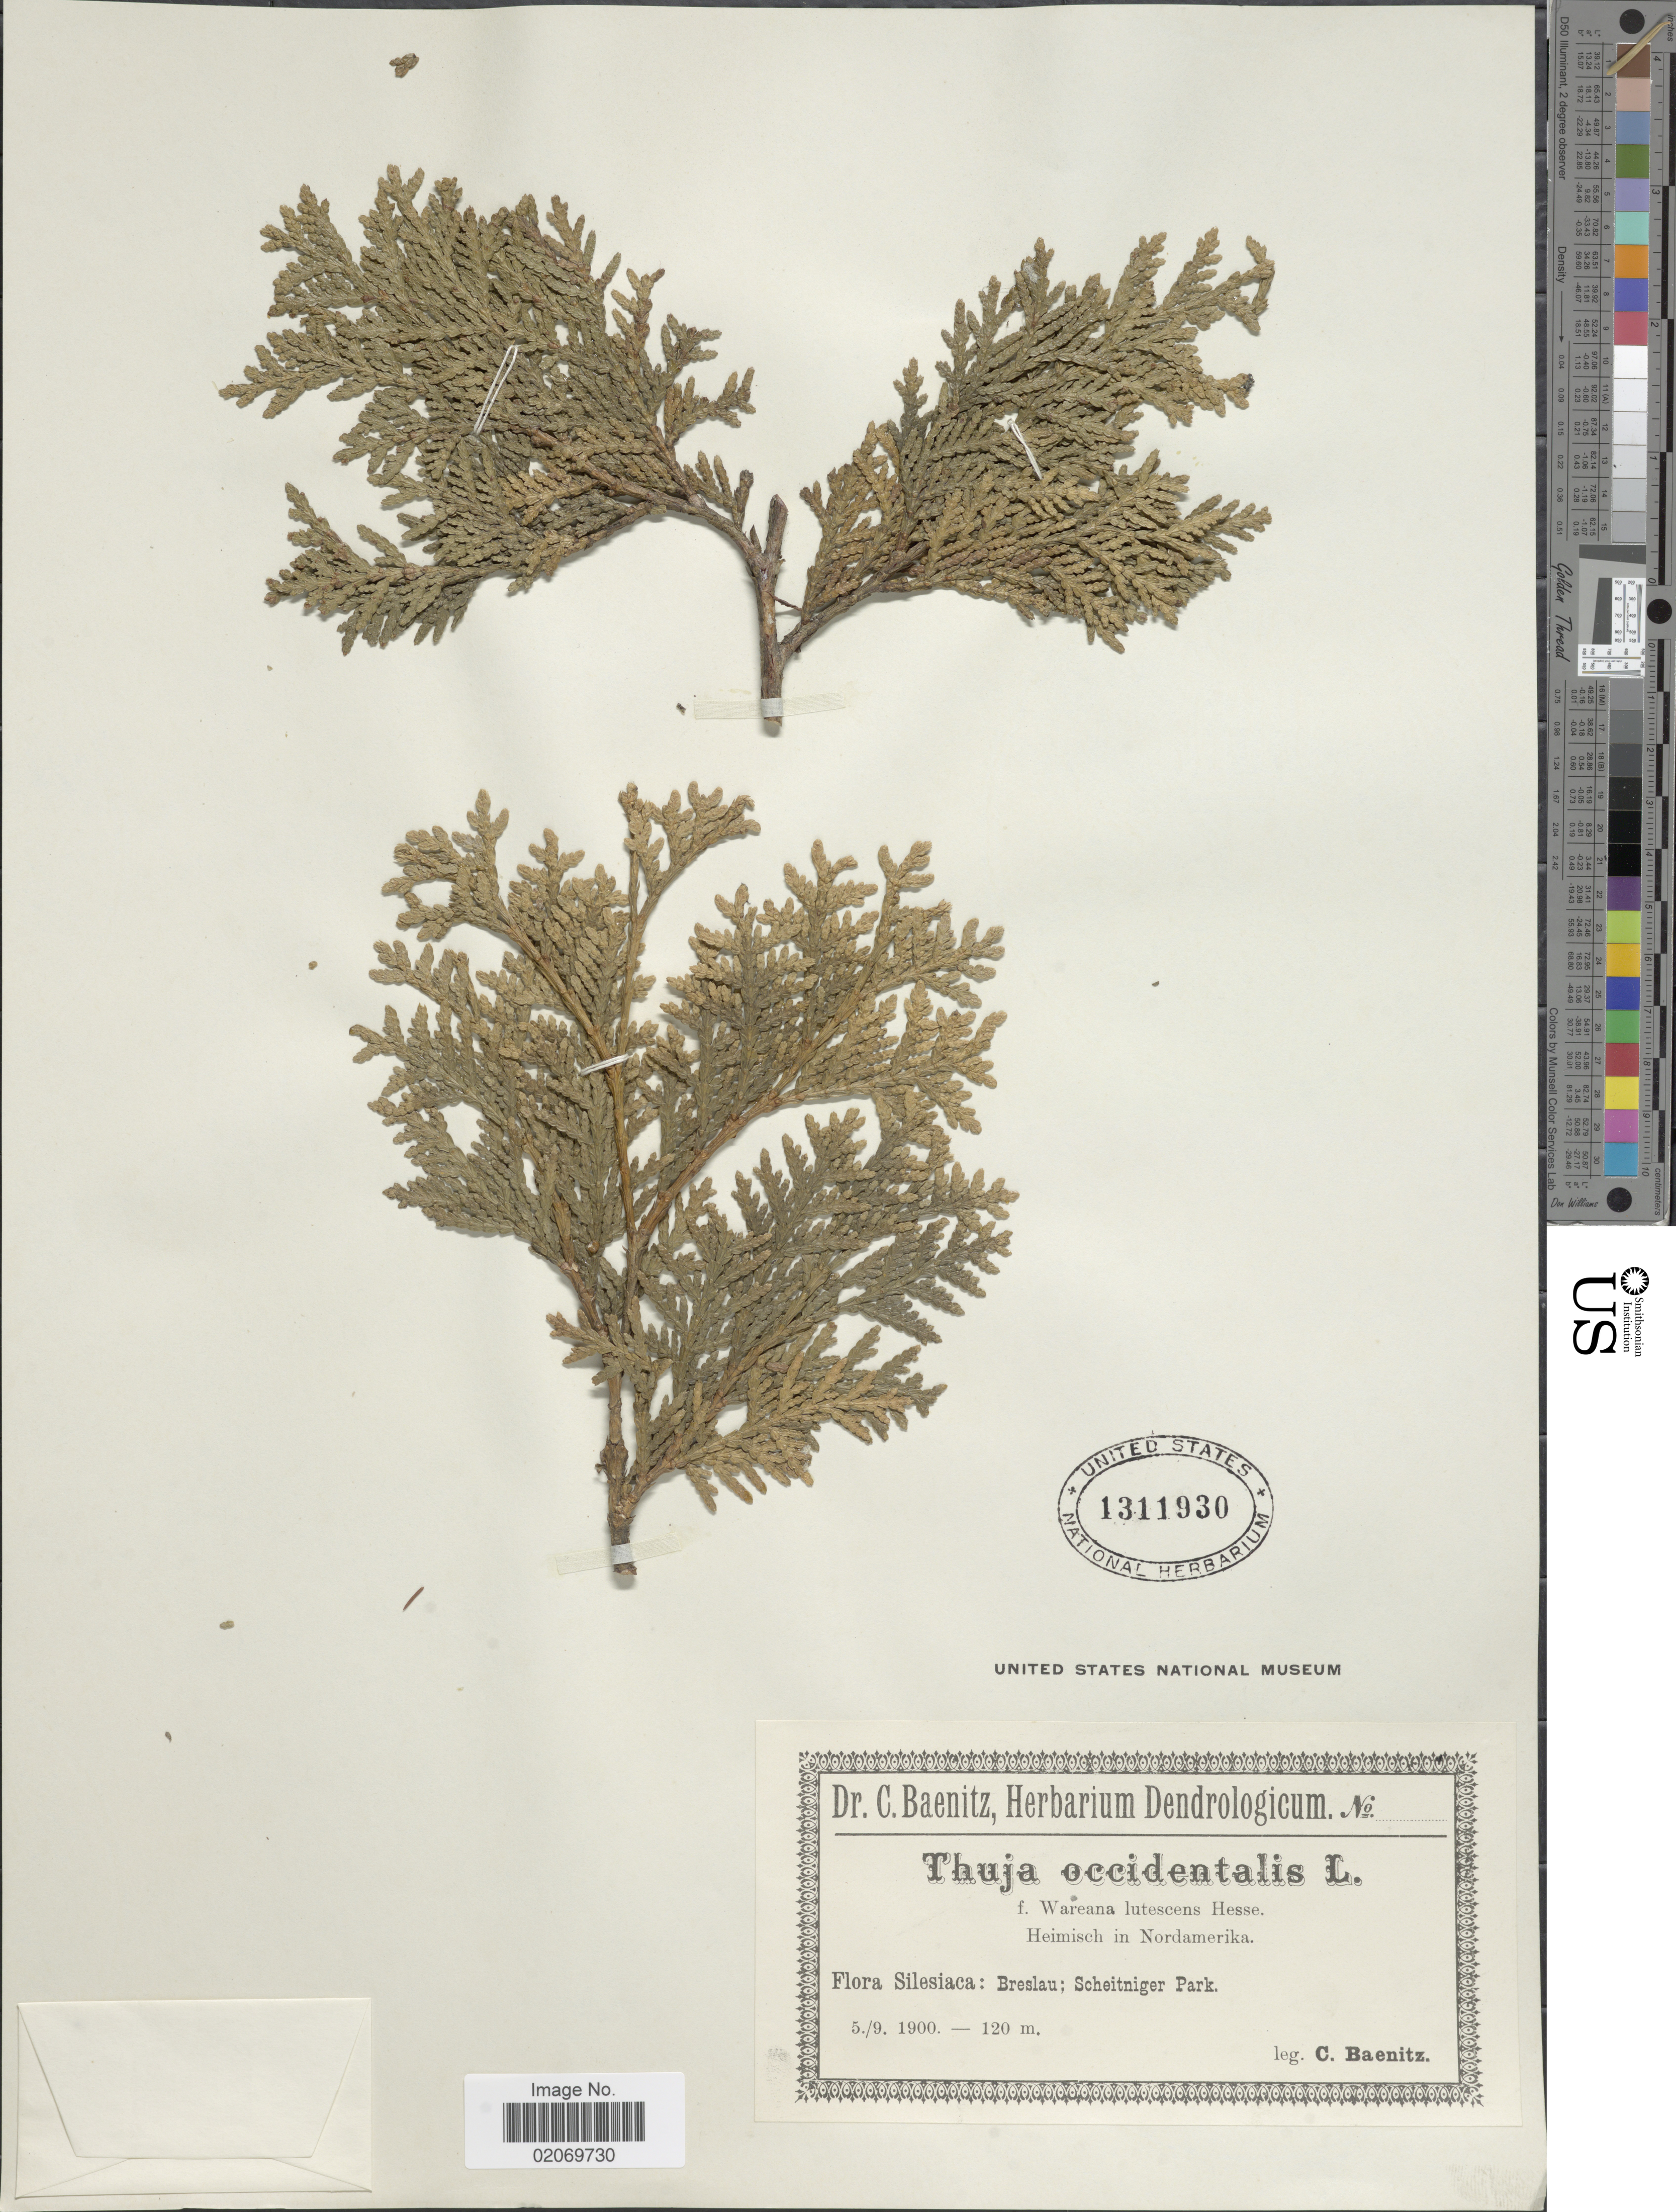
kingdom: Plantae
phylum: Tracheophyta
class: Pinopsida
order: Pinales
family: Cupressaceae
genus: Thuja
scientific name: Thuja occidentalis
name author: L.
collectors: C. G. Baenitz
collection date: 1900-09-05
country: Poland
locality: Silesiaca: Breslau; Scheitniger Park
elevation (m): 120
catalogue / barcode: US 1311930